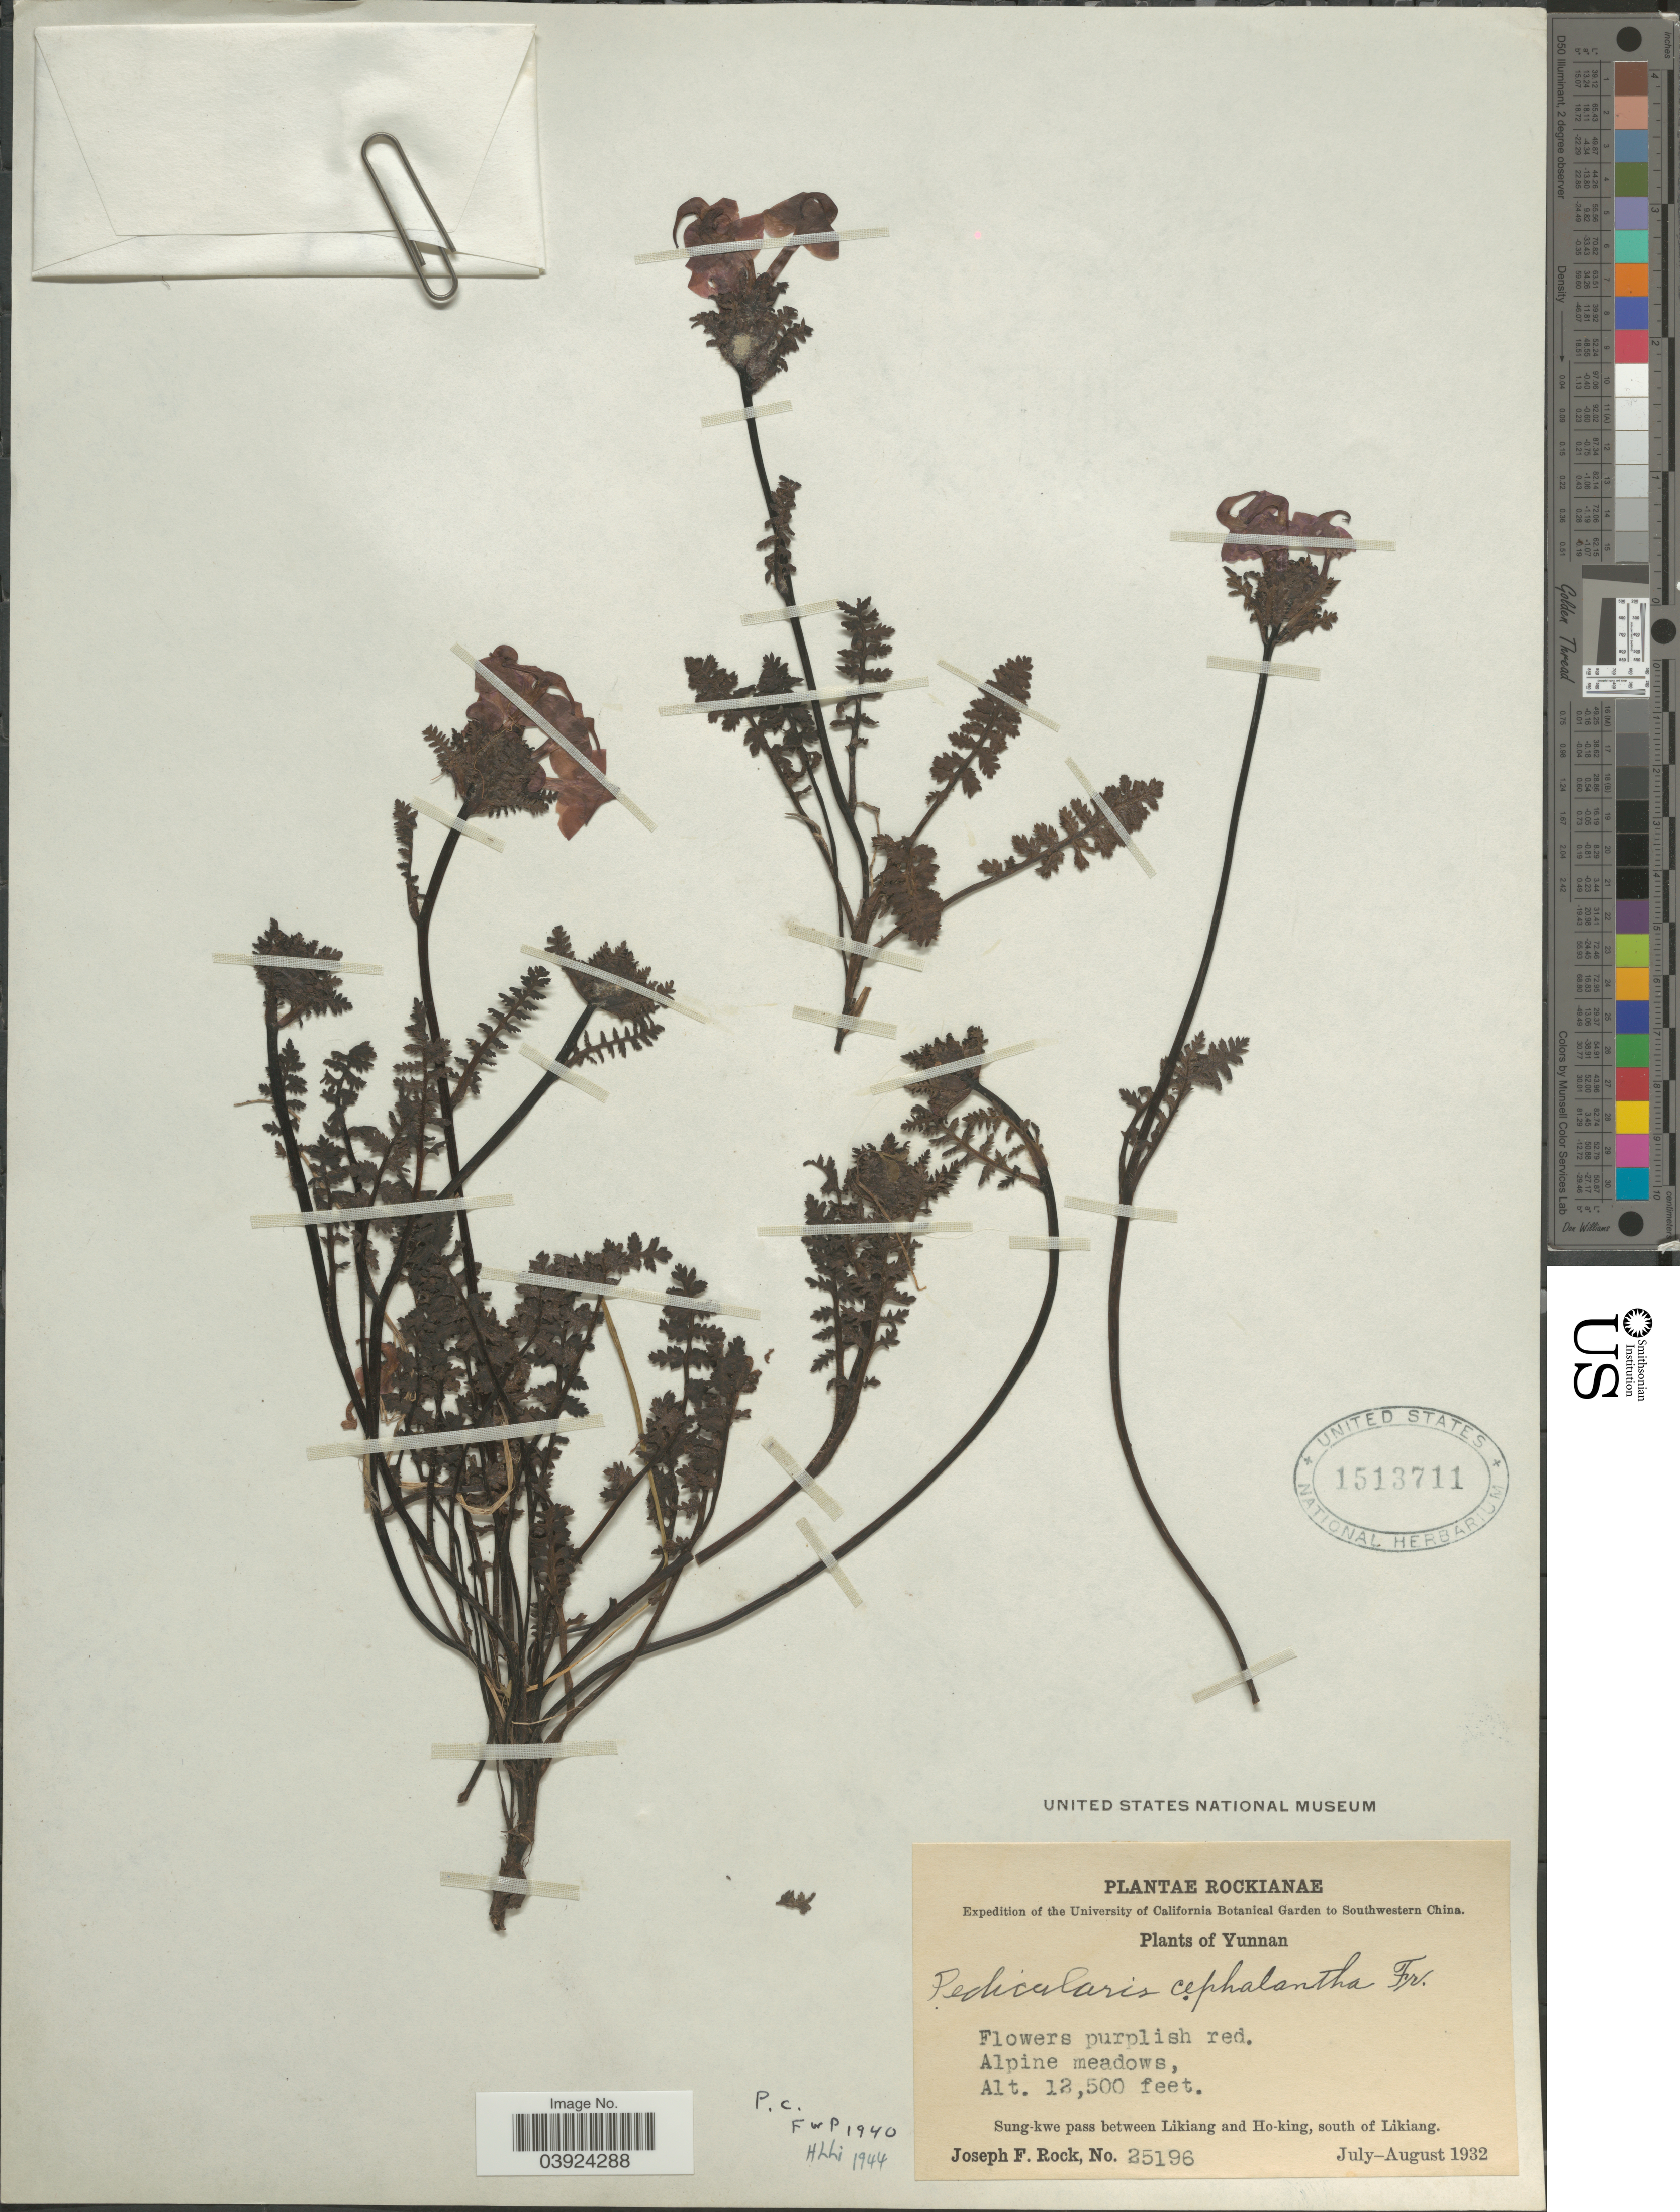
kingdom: Plantae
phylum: Tracheophyta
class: Magnoliopsida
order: Lamiales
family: Orobanchaceae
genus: Pedicularis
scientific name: Pedicularis cephalantha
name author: Franch. ex Maxim.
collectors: J. F. Rock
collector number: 25196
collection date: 1932-07/1932-08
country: China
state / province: Yunnan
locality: Southwestern China. Sung-kwe pass between Likiang and Ho-king, south of Likiang.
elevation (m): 3810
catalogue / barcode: US 1513711